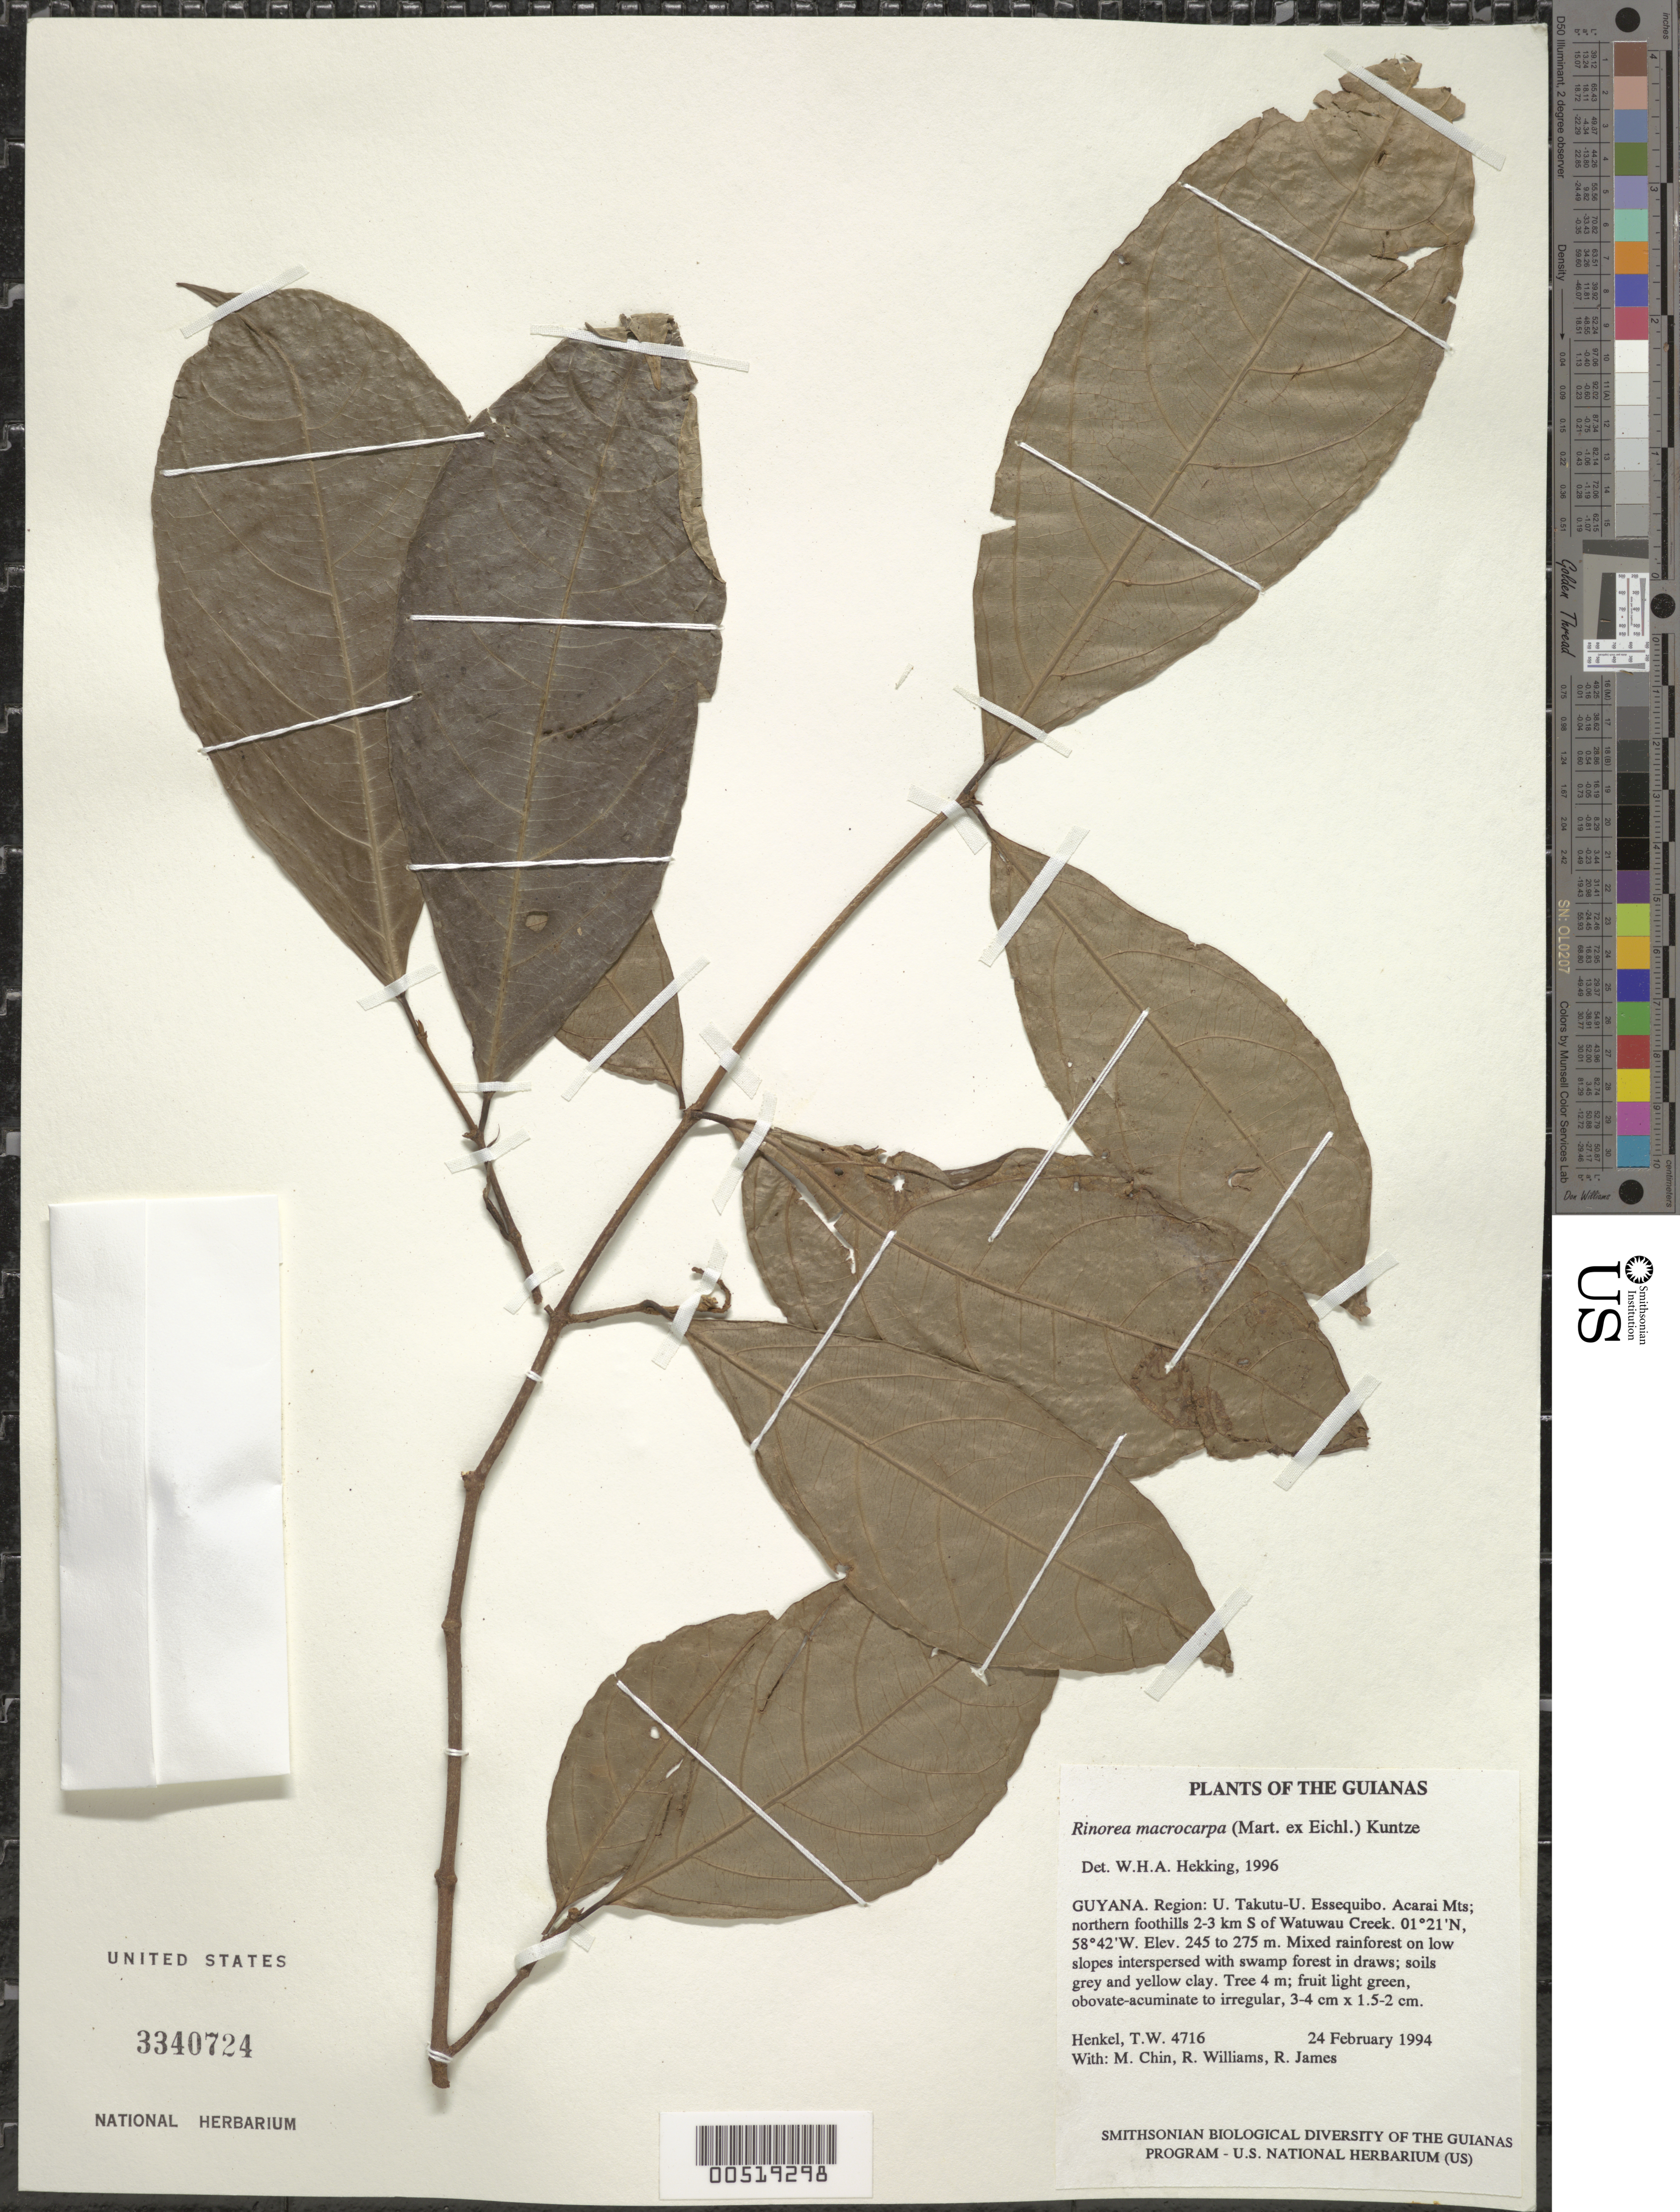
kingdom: Plantae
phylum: Tracheophyta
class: Magnoliopsida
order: Malpighiales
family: Violaceae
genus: Rinorea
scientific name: Rinorea macrocarpa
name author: (Mart. ex Eichler) Kuntze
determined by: Hekking, W. H. A.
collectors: T. Henkel, M. Chin, R. Williams & R. James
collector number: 4716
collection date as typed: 24 February 1994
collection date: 1994-02-24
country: Guyana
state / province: U. Takutu-U. Essequibo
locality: Acarai Mts; northern foothills 2-3 km S of Watuwau Creek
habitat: Mixed rainforest on low slopes interspersed with swamp forest in draws; soils grey and yellow clay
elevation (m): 245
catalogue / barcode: US 3340724